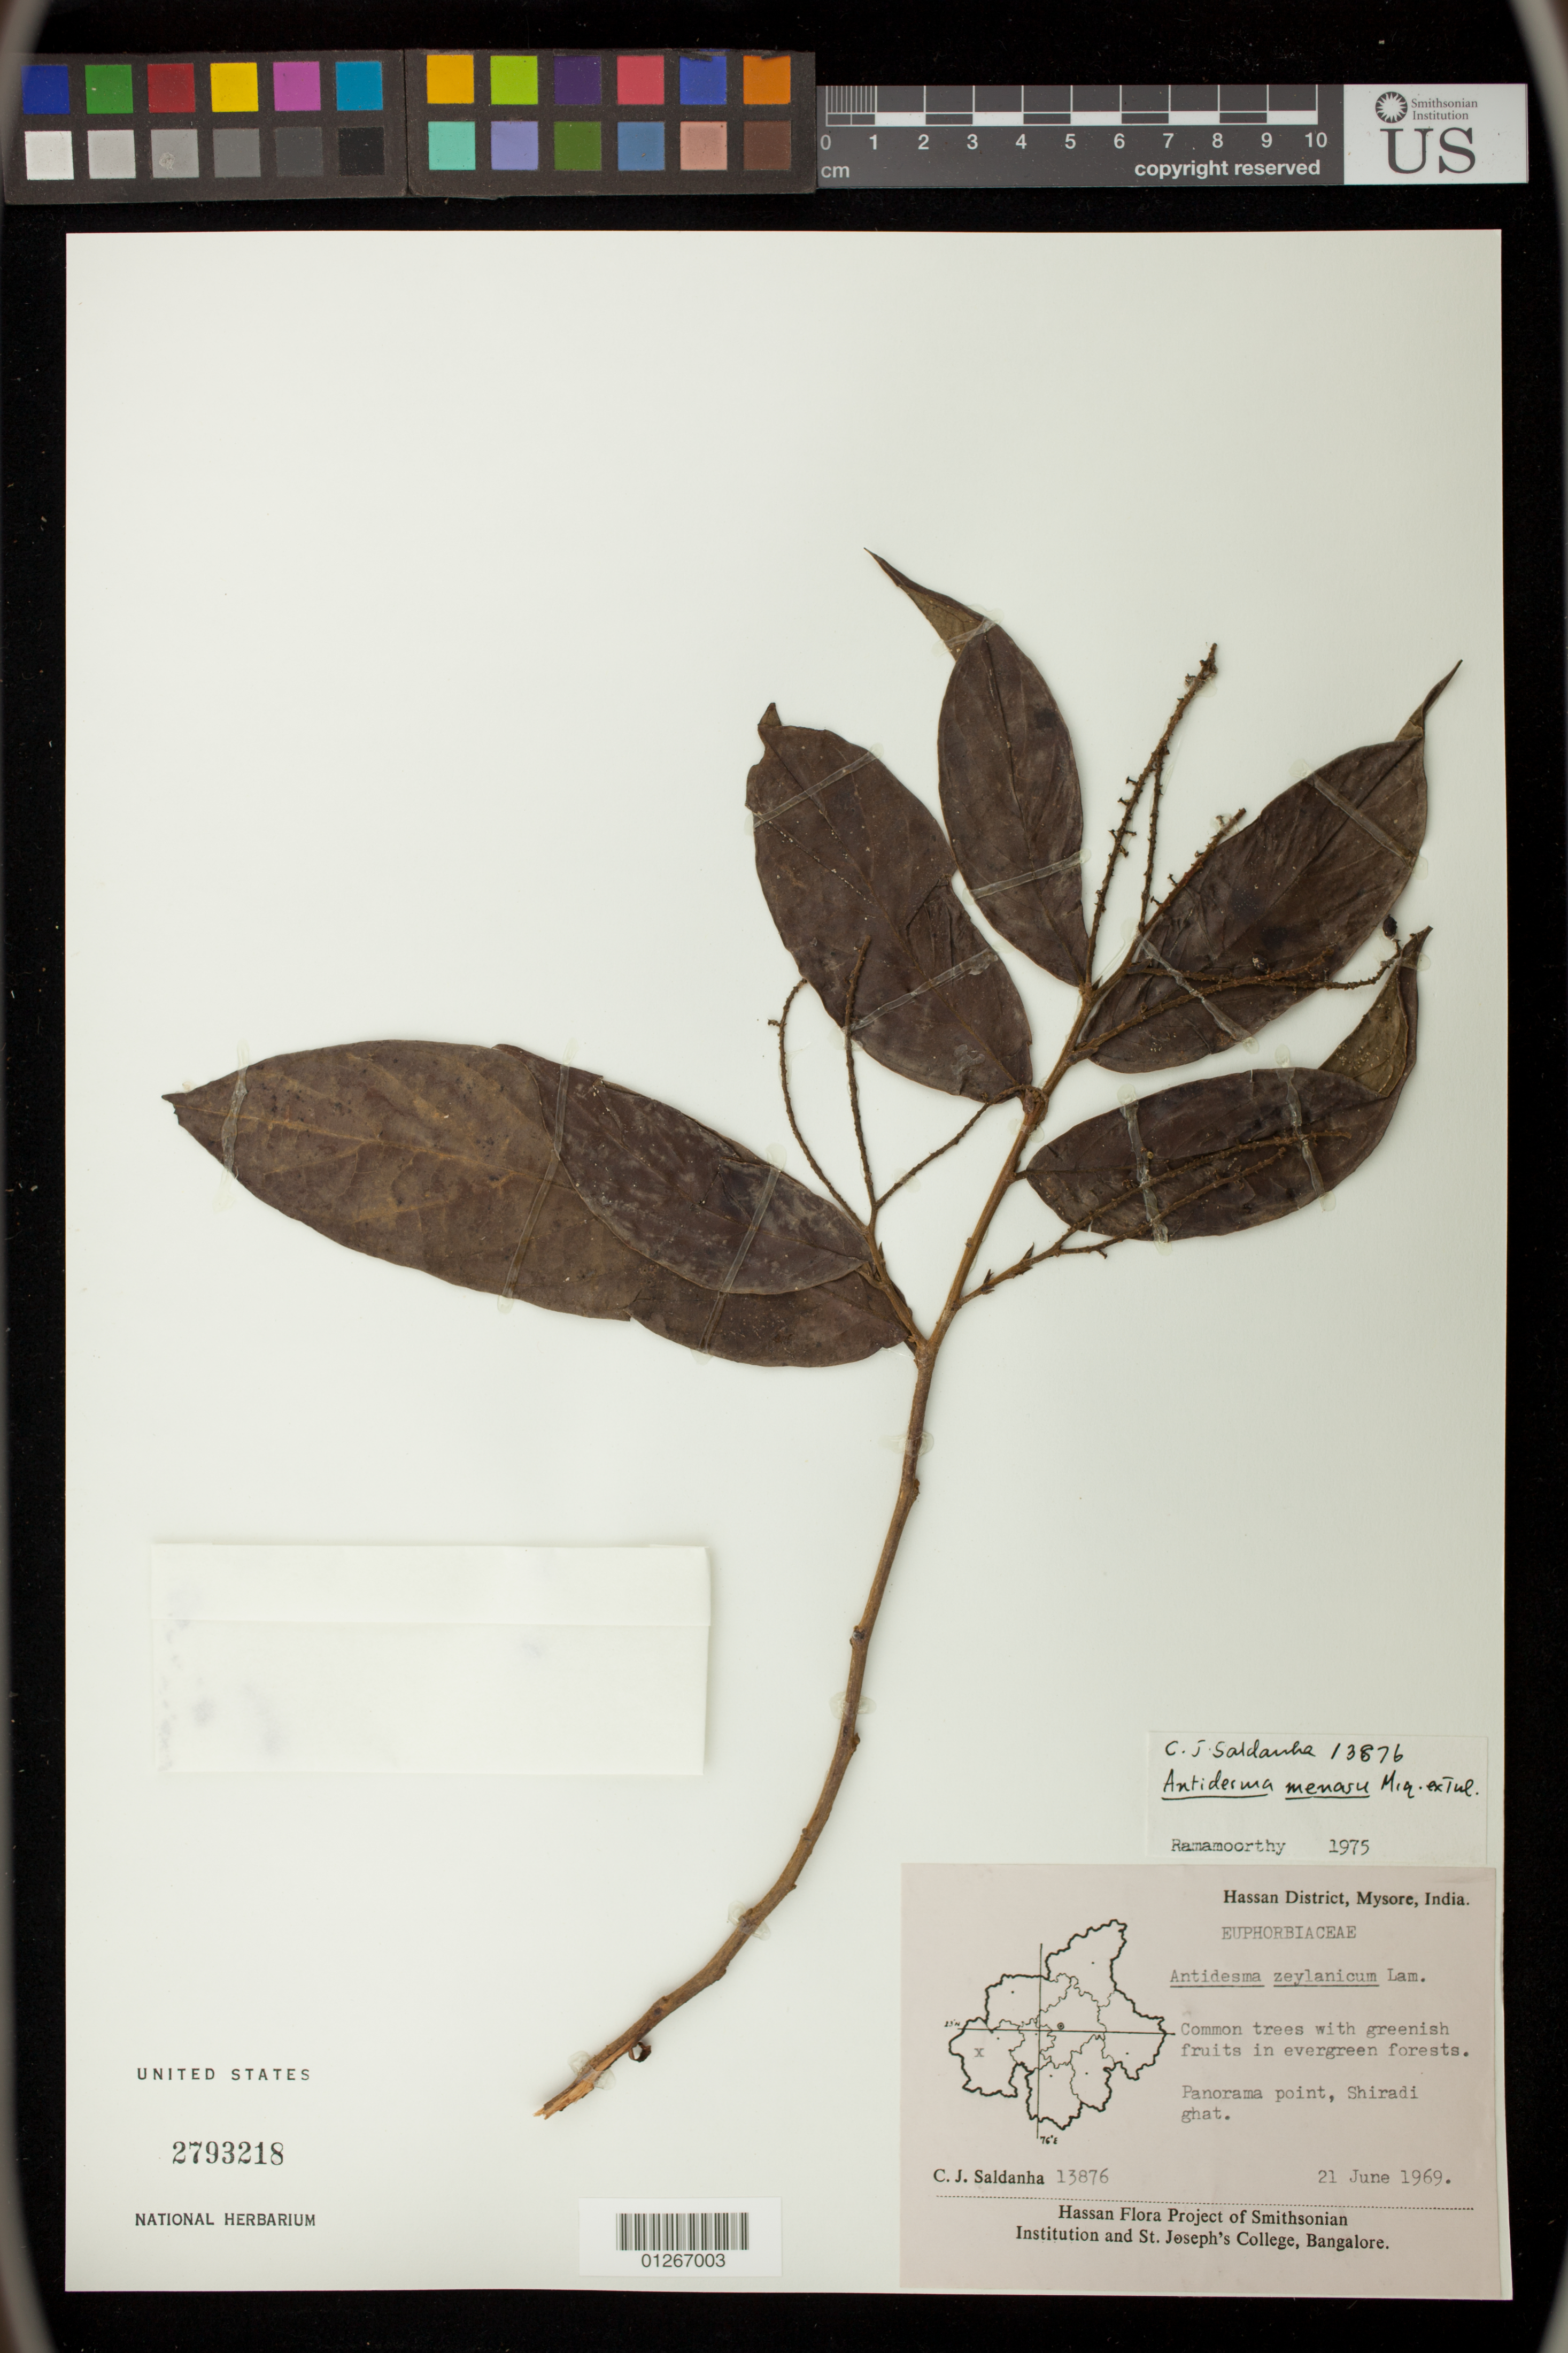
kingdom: Plantae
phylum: Tracheophyta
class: Magnoliopsida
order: Malpighiales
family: Phyllanthaceae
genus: Antidesma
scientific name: Antidesma menasu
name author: Miq. ex Tul.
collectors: C. J. Saldanha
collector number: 13876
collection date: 1969-06-21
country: India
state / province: Karnataka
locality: Hassan District, Mysore, Panorama point, Shiradi ghat.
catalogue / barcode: US 2793218